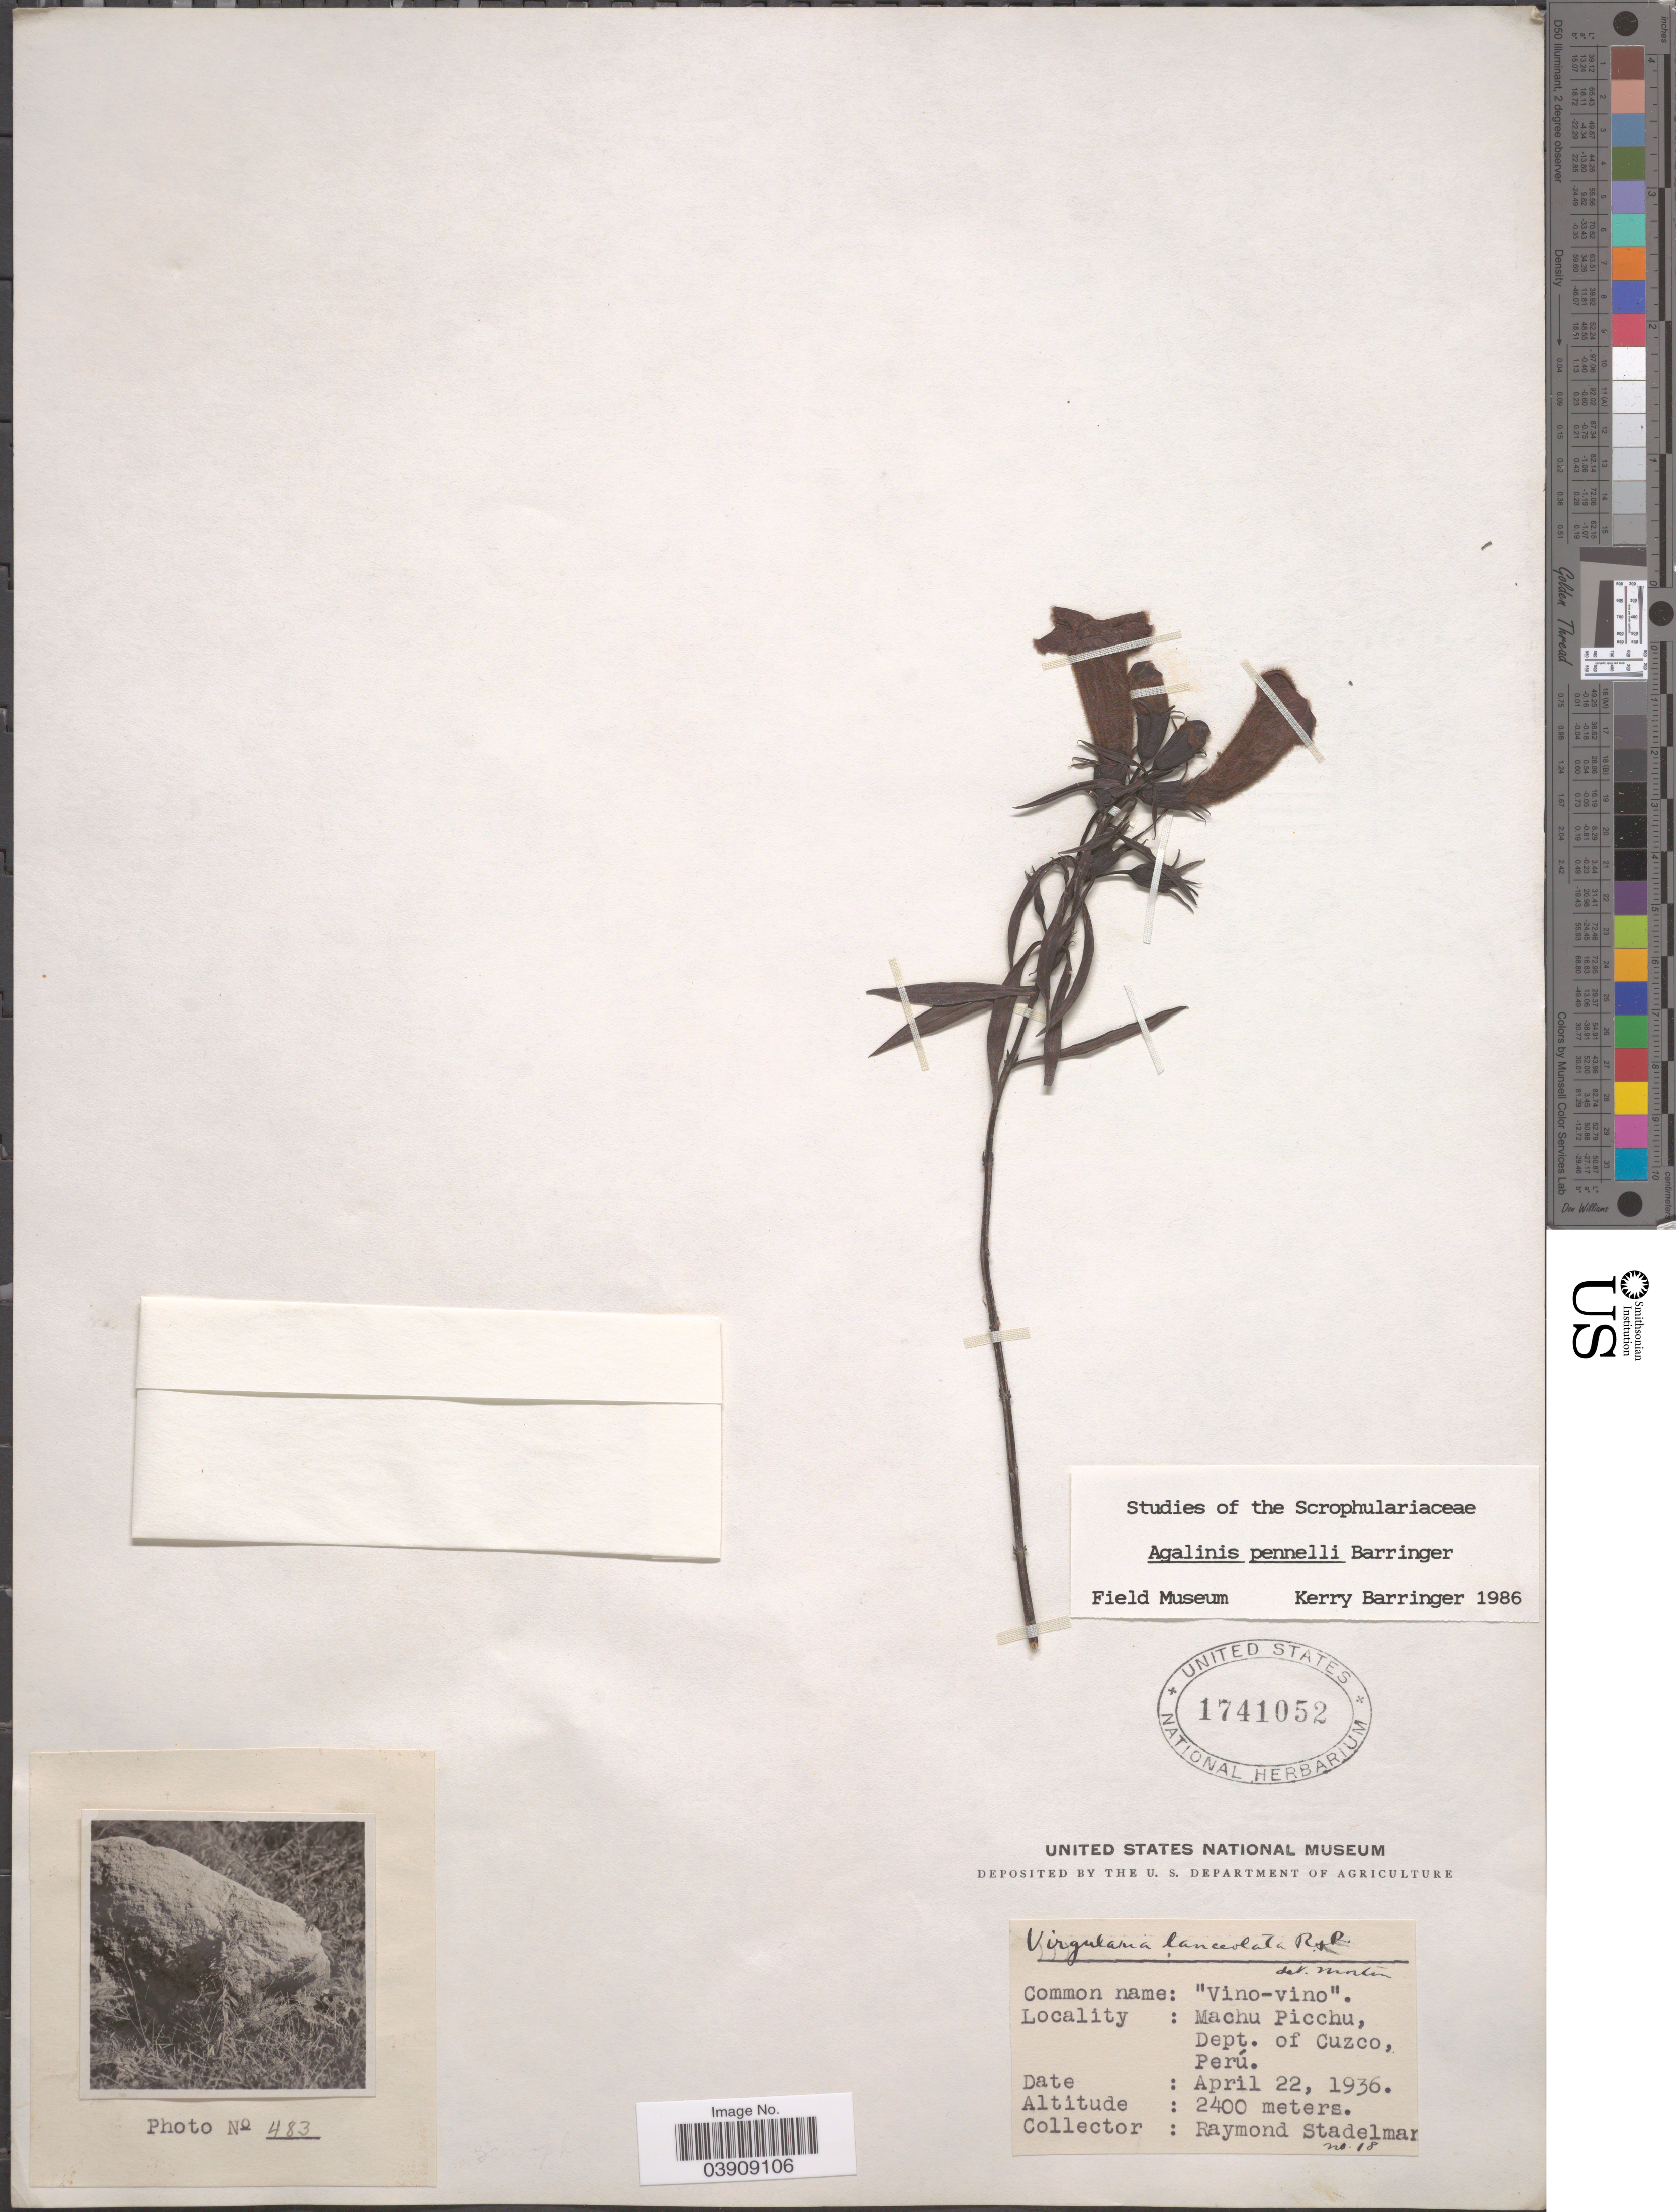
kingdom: Plantae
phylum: Tracheophyta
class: Magnoliopsida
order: Lamiales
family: Orobanchaceae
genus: Agalinis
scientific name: Agalinis pennellii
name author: Barringer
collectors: R. Stadelman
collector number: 18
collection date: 1936-04-22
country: Peru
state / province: Cusco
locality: Machu Picchu, Dept. of Cuzco.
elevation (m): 2400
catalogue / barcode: US 1741052